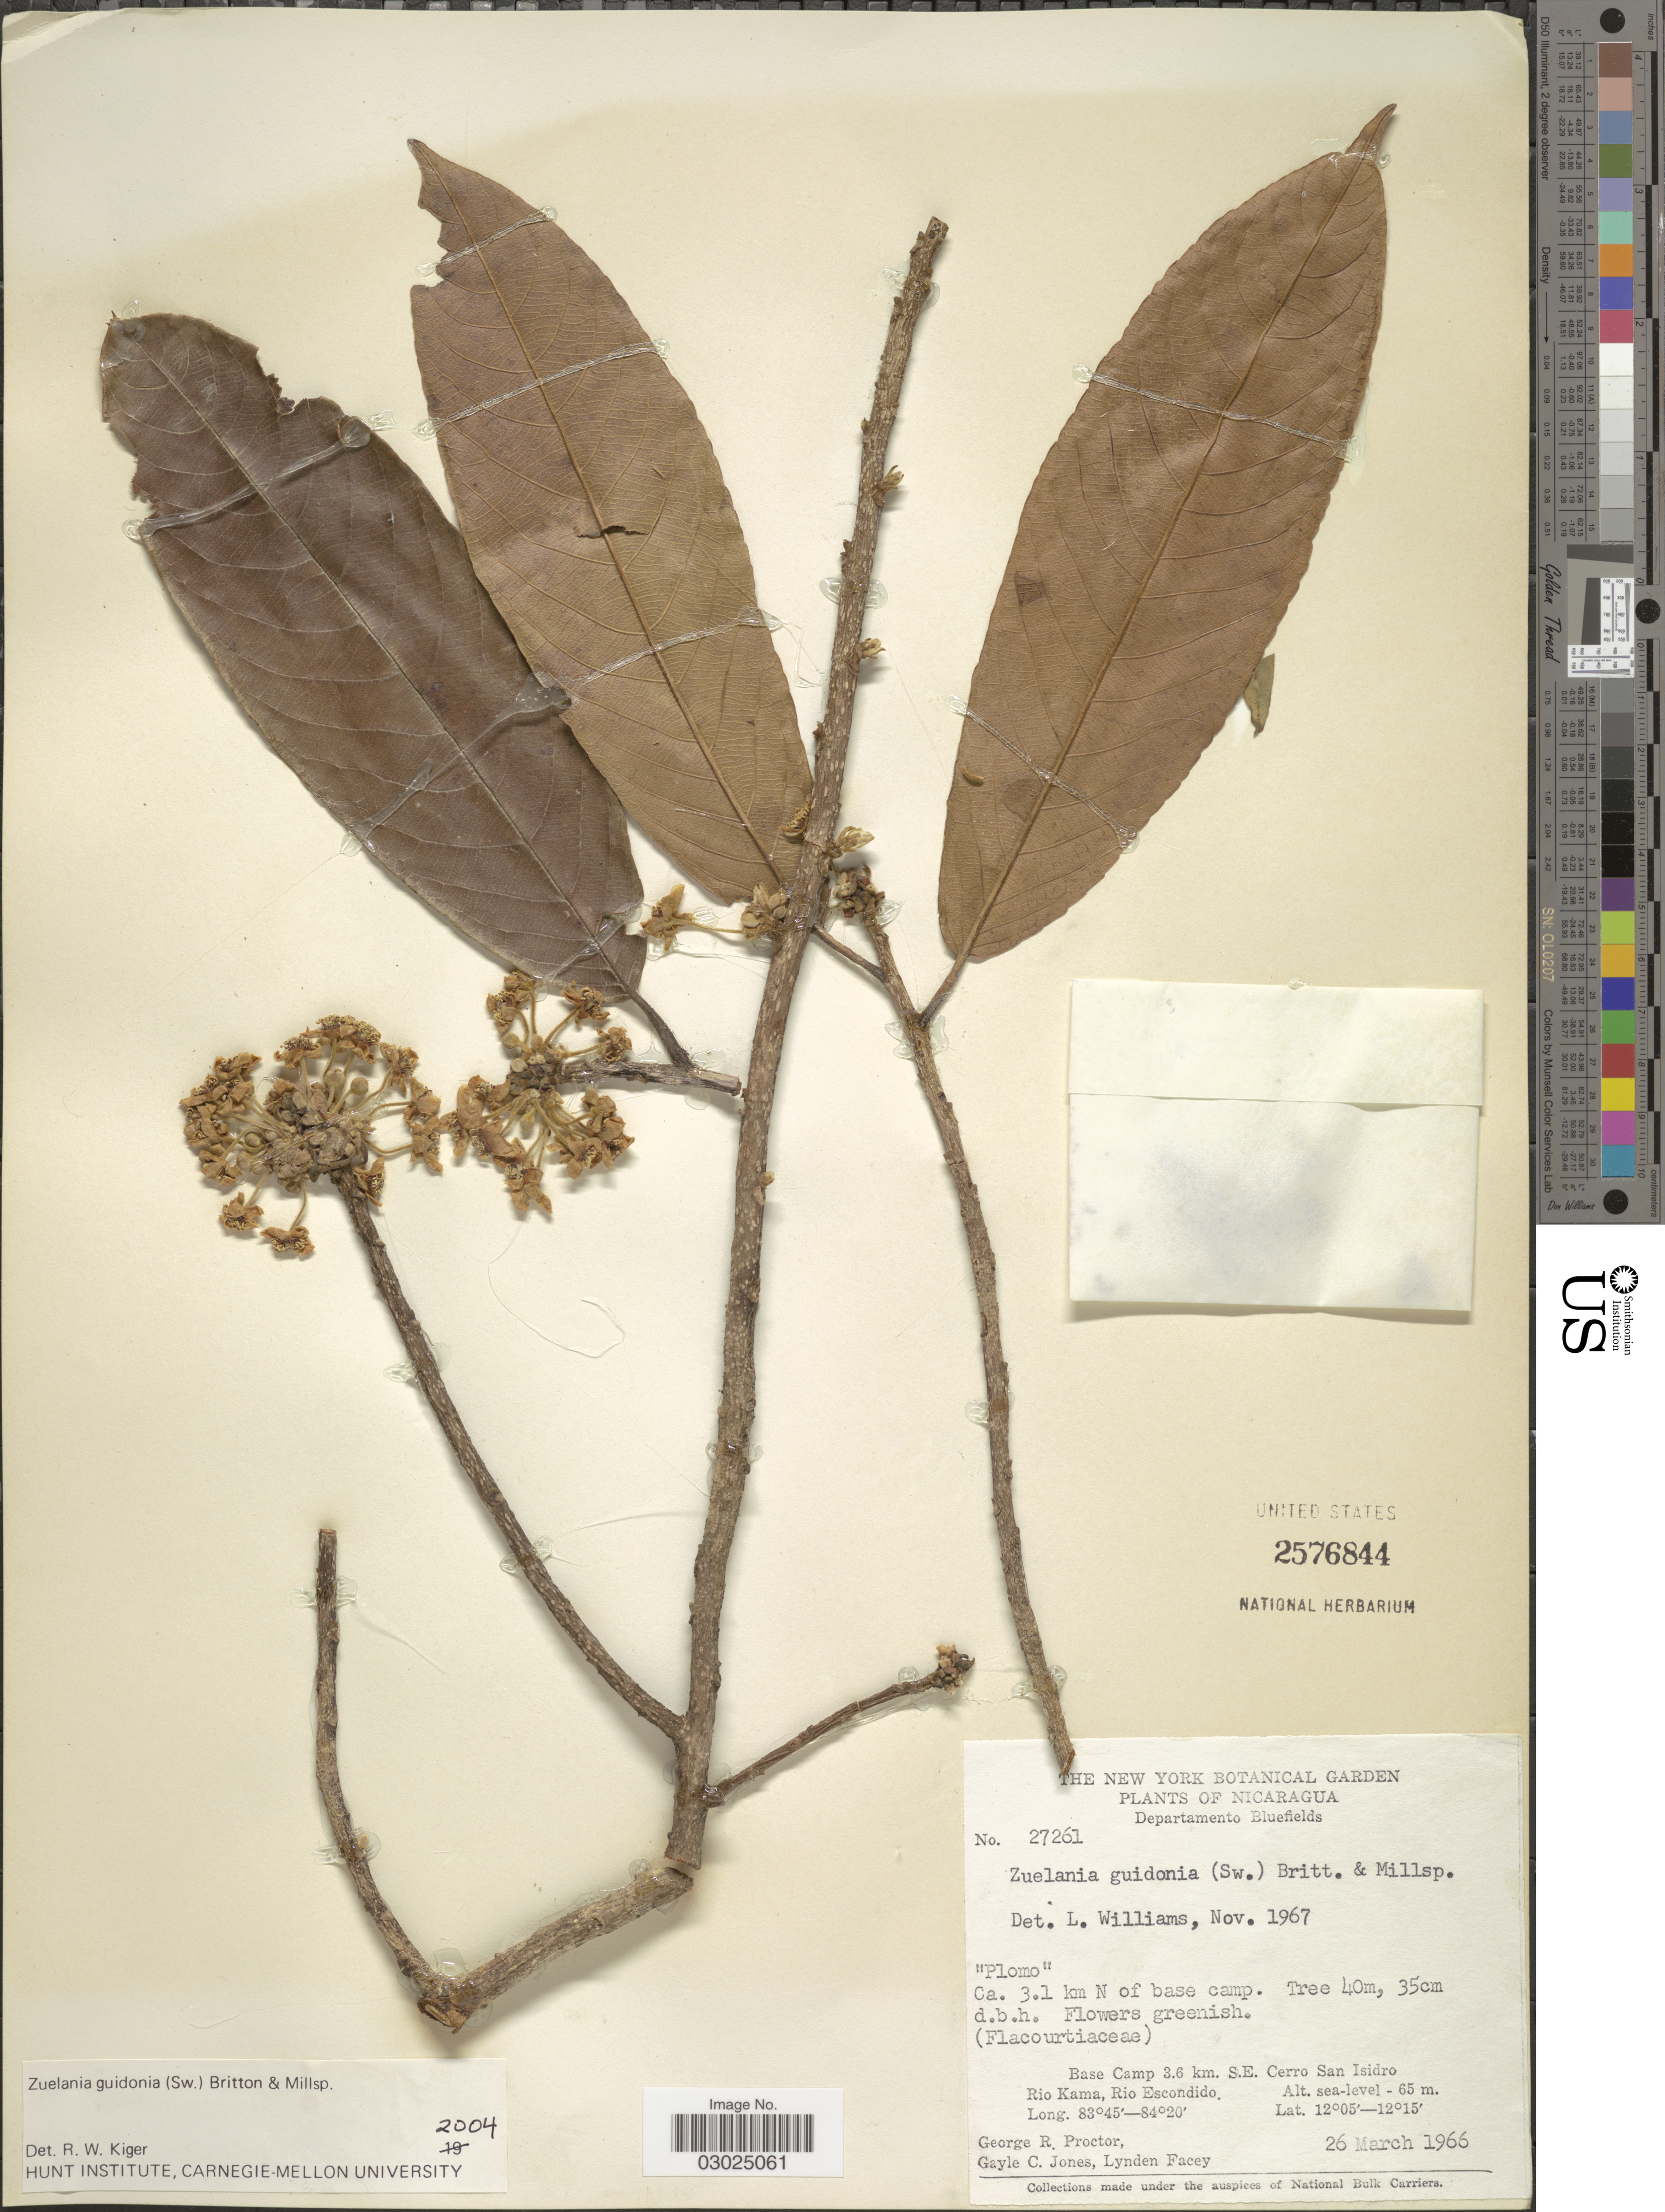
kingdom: Plantae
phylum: Tracheophyta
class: Magnoliopsida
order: Malpighiales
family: Salicaceae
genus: Casearia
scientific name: Casearia laetioides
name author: (A. Rich.) Warb.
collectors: G. Proctor, G. C. Jones & L. Facey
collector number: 27261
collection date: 1966-03-26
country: Nicaragua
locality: Departamento Bluefields. Ca. 3.1 km N of base camp. Base Camp 3.6 km. S.E. Cerro San Isidro. Rio Kama, Rio Escondido.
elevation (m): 0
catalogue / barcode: US 2576844